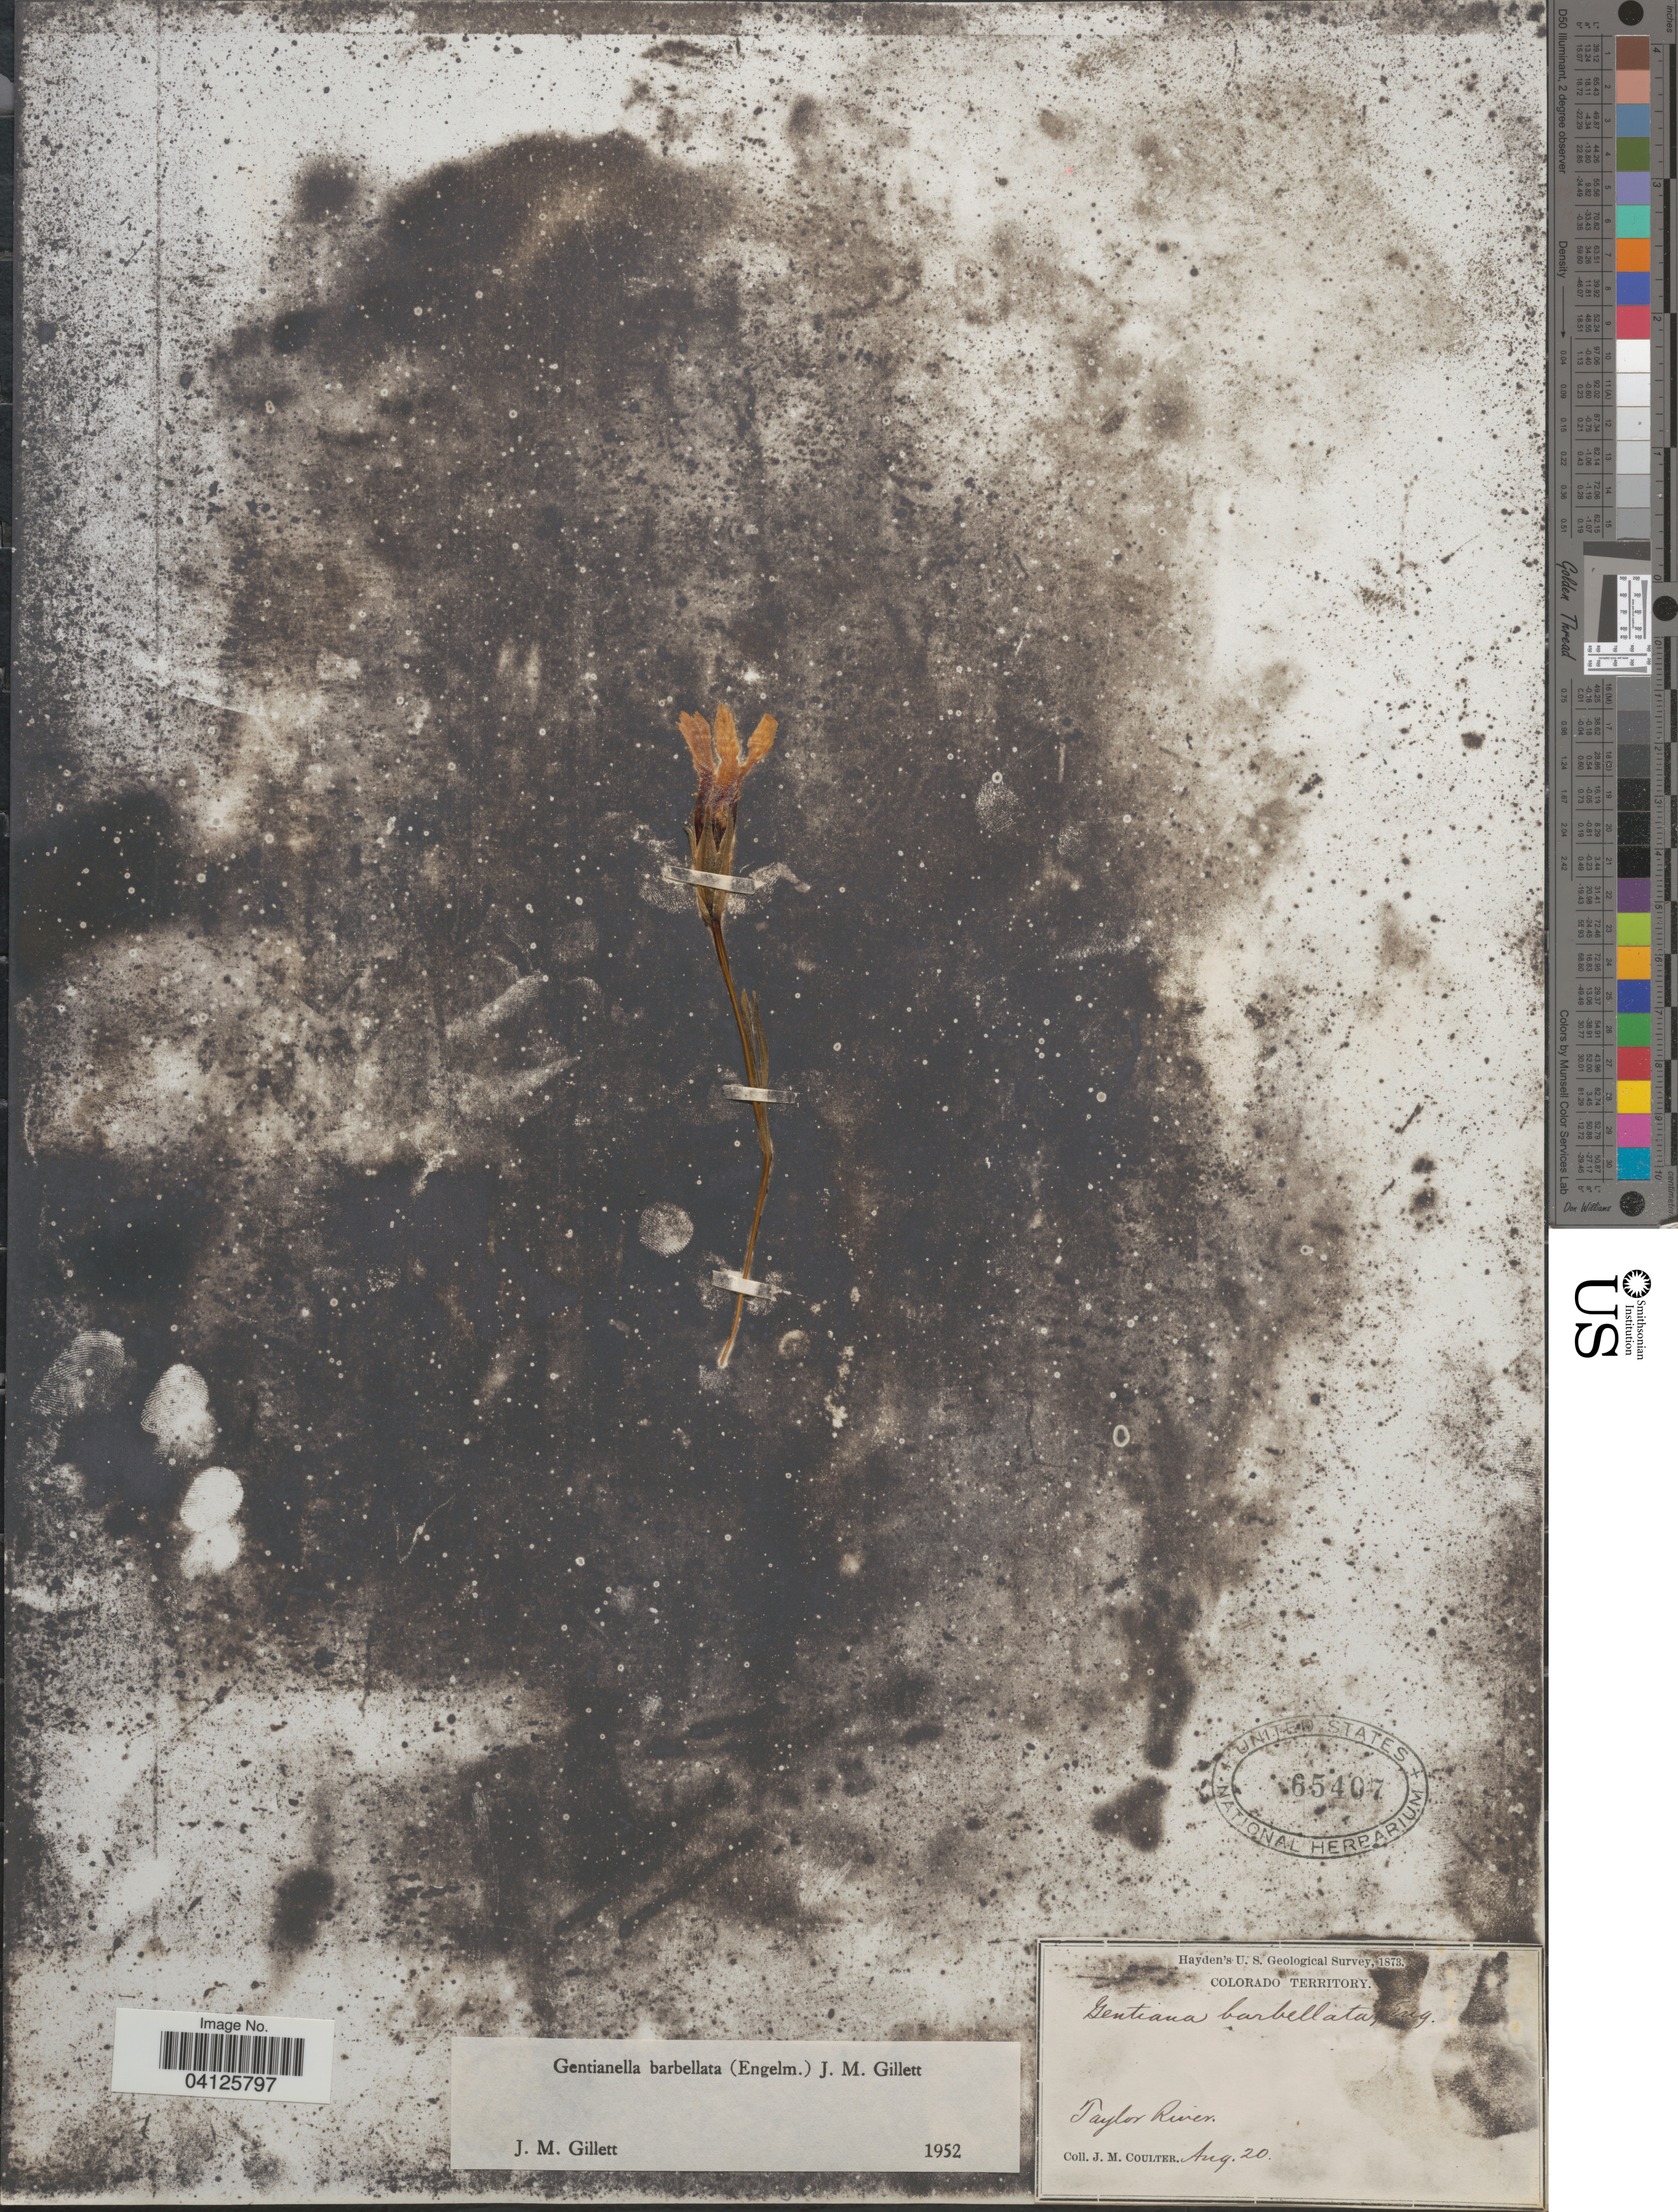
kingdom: Plantae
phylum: Tracheophyta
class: Magnoliopsida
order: Gentianales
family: Gentianaceae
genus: Gentianella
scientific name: Gentianella barbellata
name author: (Engelm.) J.M. Gillett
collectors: J. M. Coulter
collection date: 1873-08-20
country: United States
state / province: Colorado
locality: Hayden's U.S. Geological Survey, 1873. Colorado Territory. Taylor River.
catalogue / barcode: US 65407